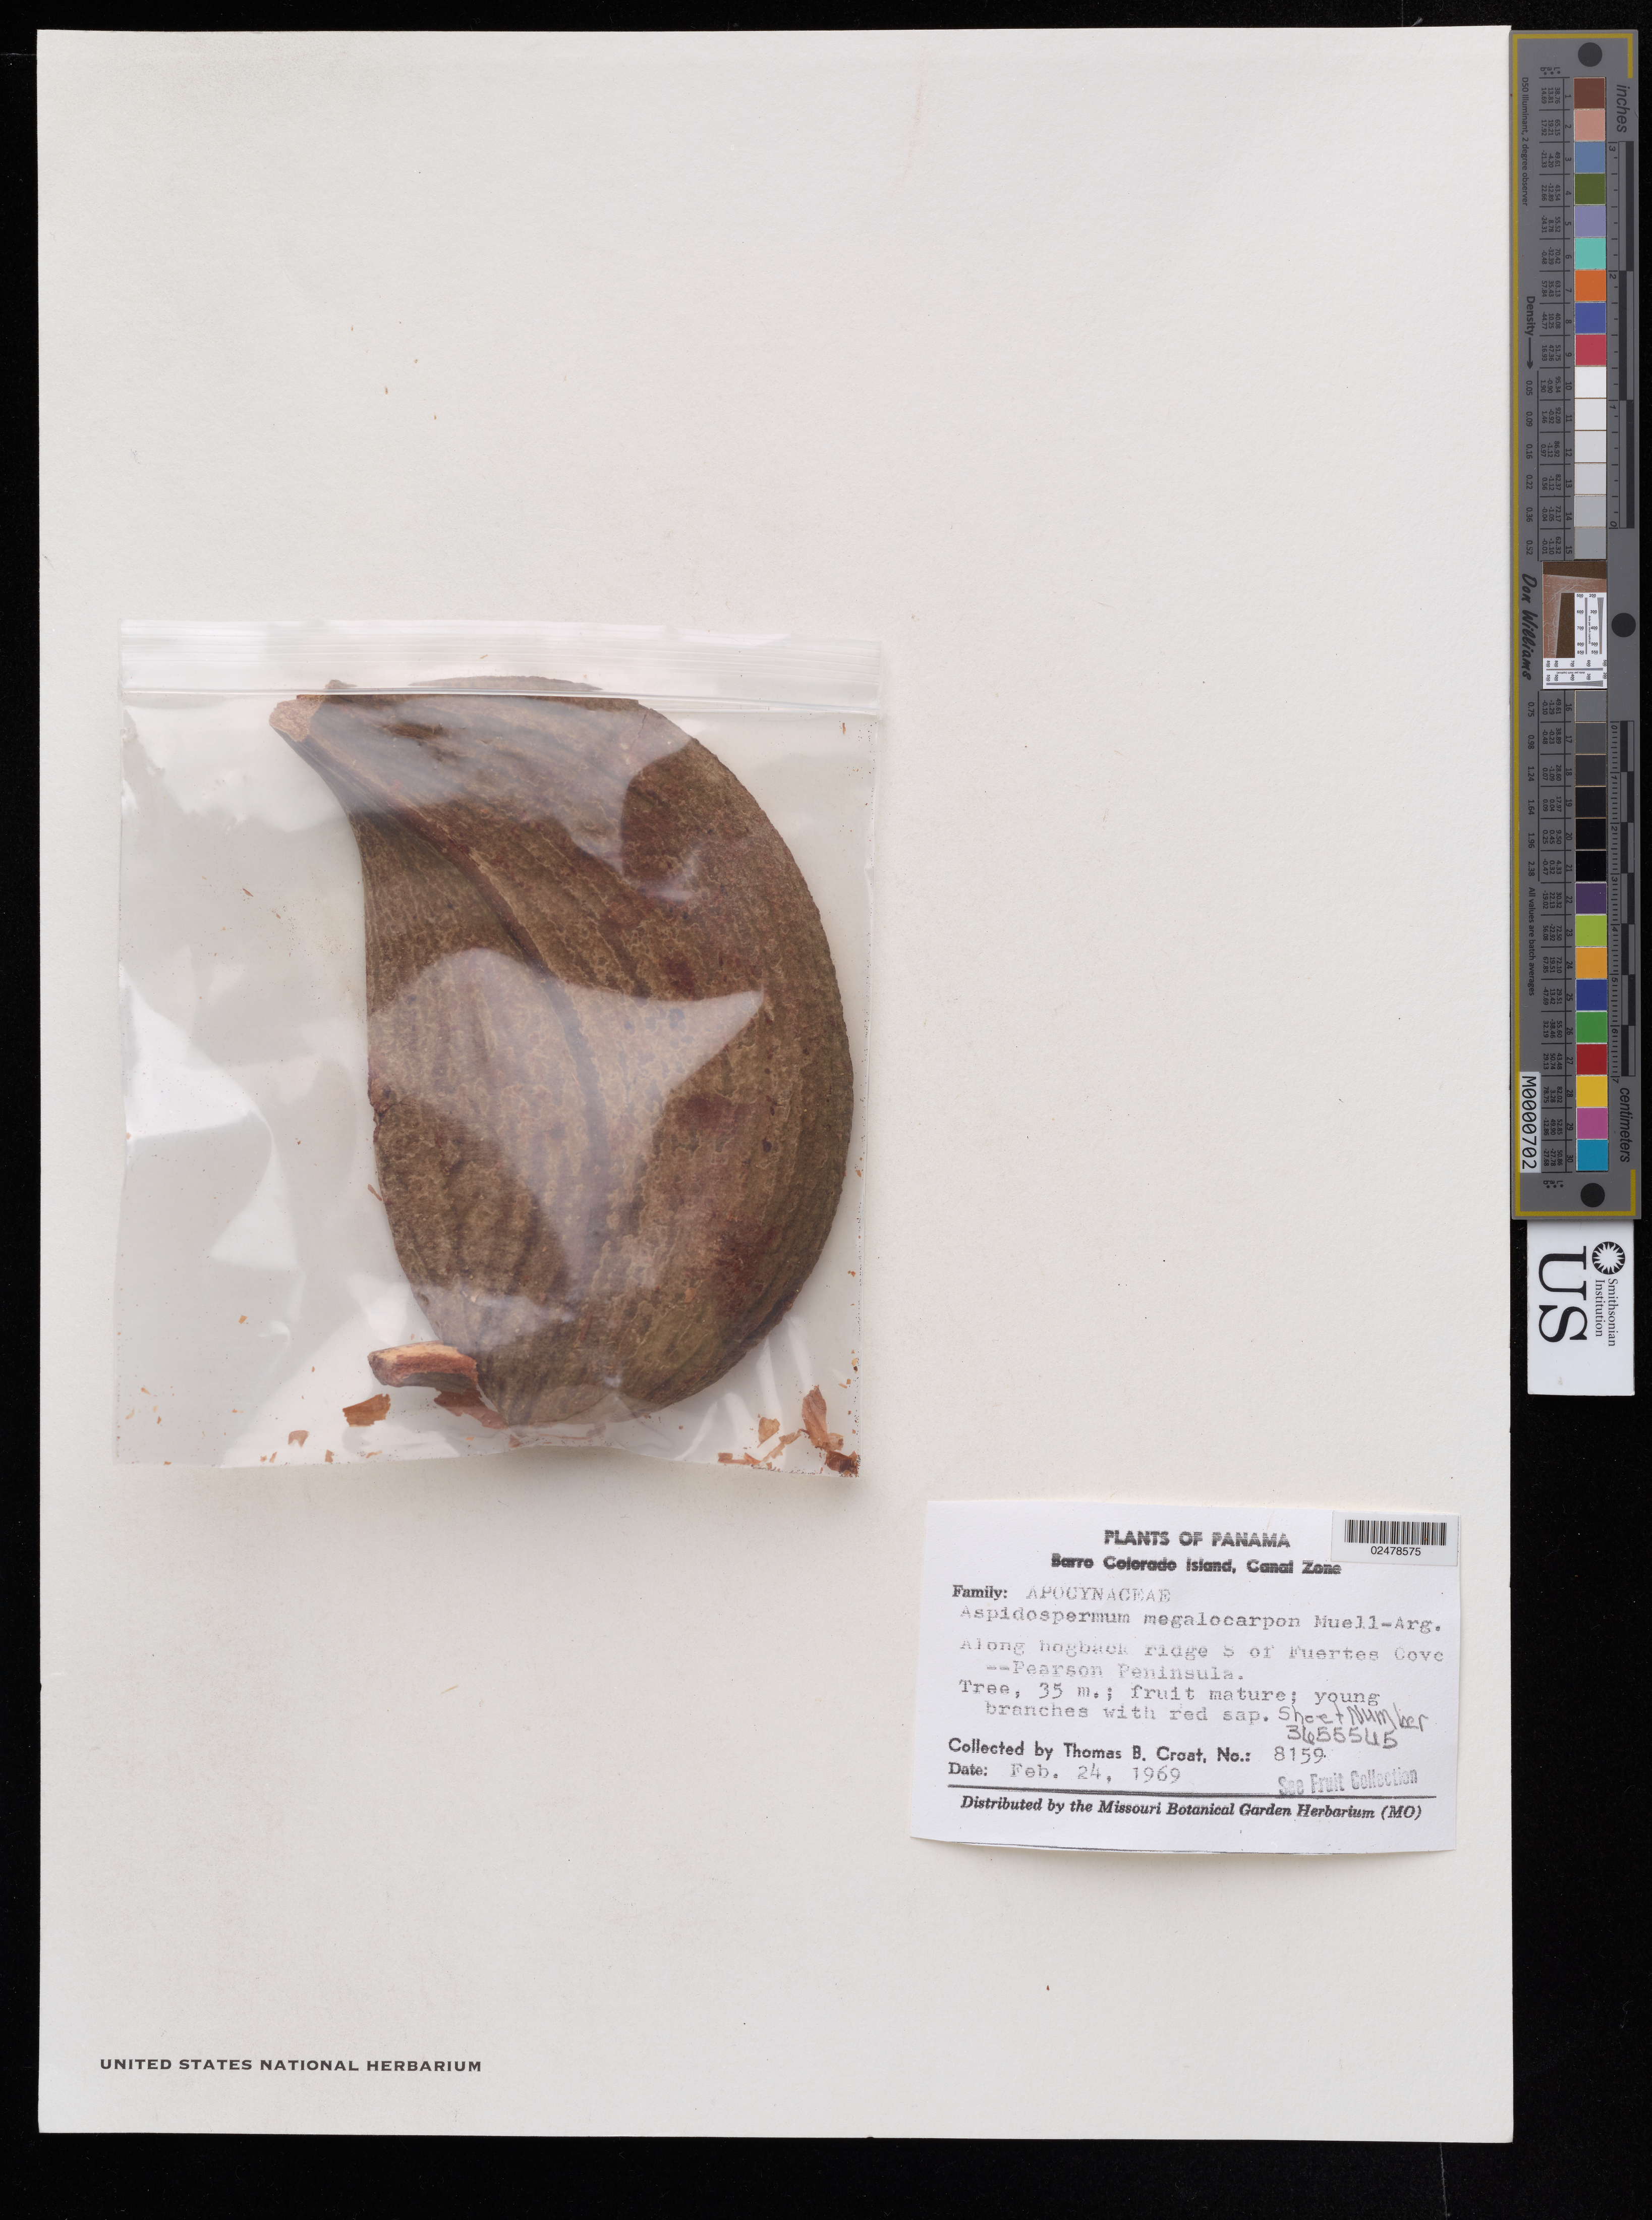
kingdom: Plantae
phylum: Tracheophyta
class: Magnoliopsida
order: Gentianales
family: Apocynaceae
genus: Aspidosperma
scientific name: Aspidosperma megalocarpon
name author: Müll. Arg.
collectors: T. B. Croat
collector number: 8159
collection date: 1969-02-24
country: Panama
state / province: Panamá Oeste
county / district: Canal Zone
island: Barro Colorado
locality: Barro Colorado Island, Canal Zone. Along hogback ridge S of Fuertes Cove--Pearson Peninsula.